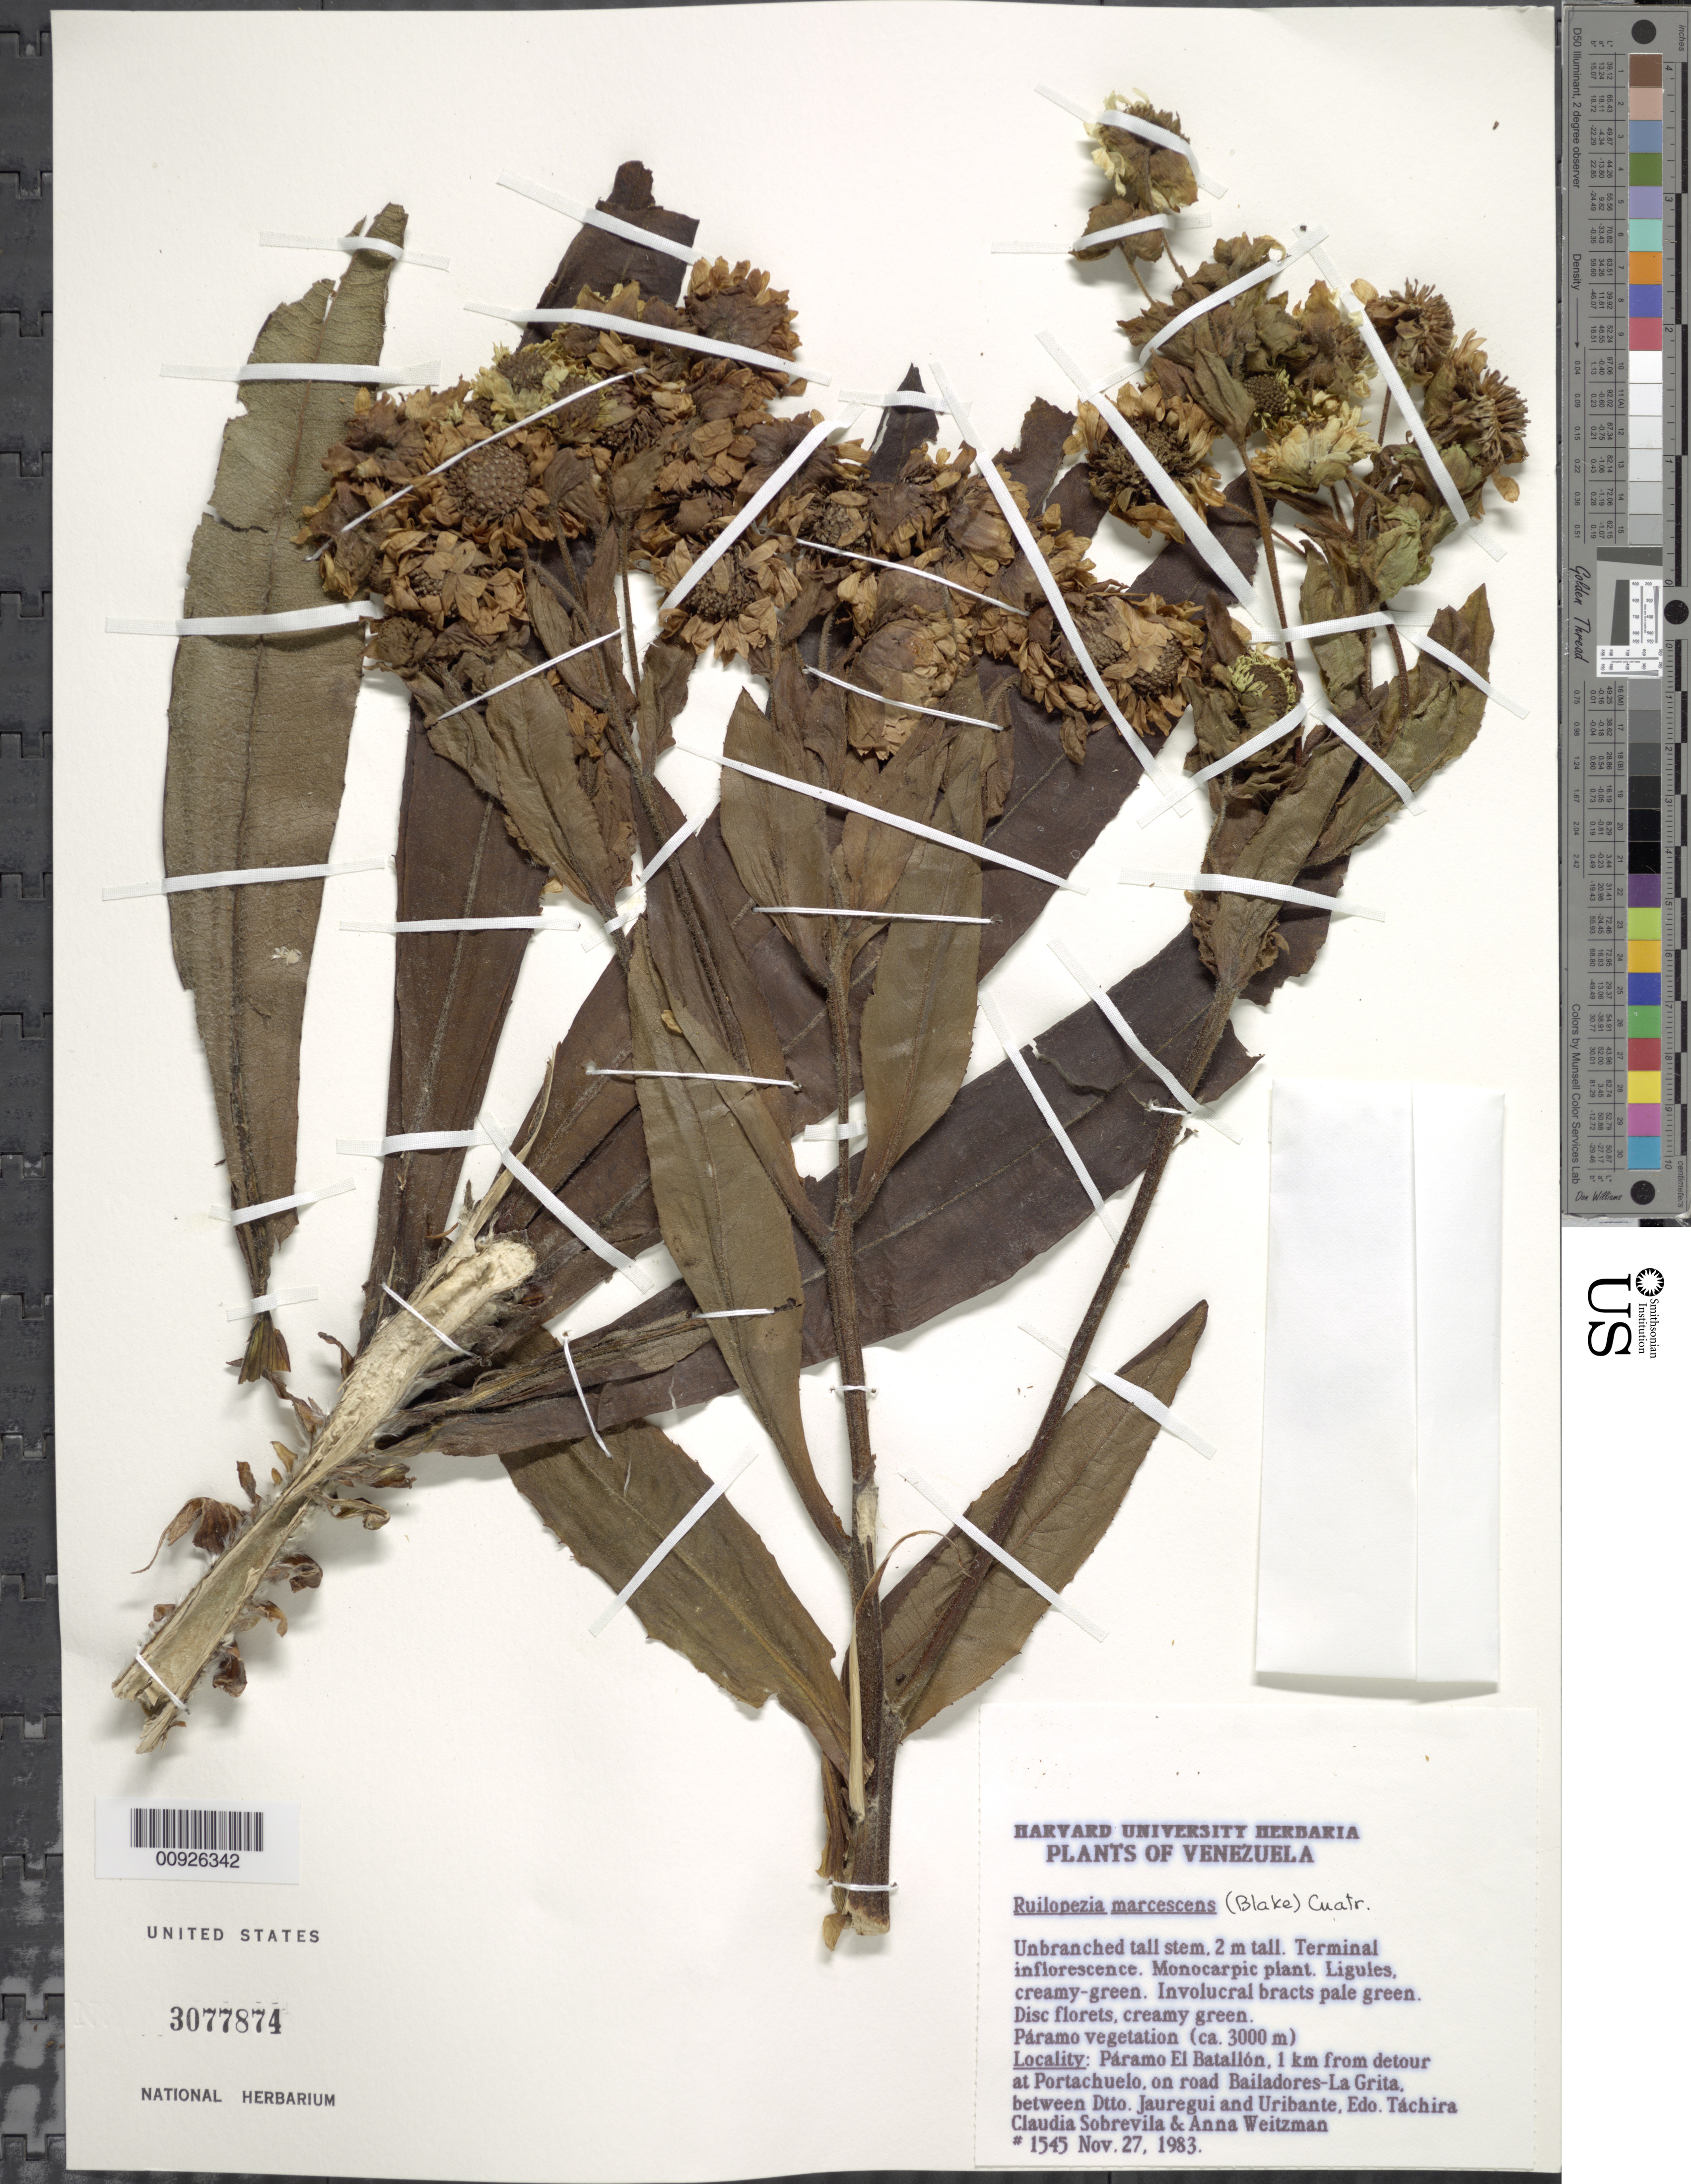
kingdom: Plantae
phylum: Tracheophyta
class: Magnoliopsida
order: Asterales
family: Asteraceae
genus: Ruilopezia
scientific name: Ruilopezia marcescens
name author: (S.F. Blake) Cuatrec.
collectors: C. Sobrevila & A. Weitzman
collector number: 1545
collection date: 1983-11-27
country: Venezuela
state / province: Táchira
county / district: Jaúregui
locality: Páramo del Batallón. 1 km from detour at Portachuelo, on road Bailadores-La Grita. Cerca de la frontera entre Jaúregui y Uribante.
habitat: Páramo vegetation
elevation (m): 3000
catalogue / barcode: US 3077874